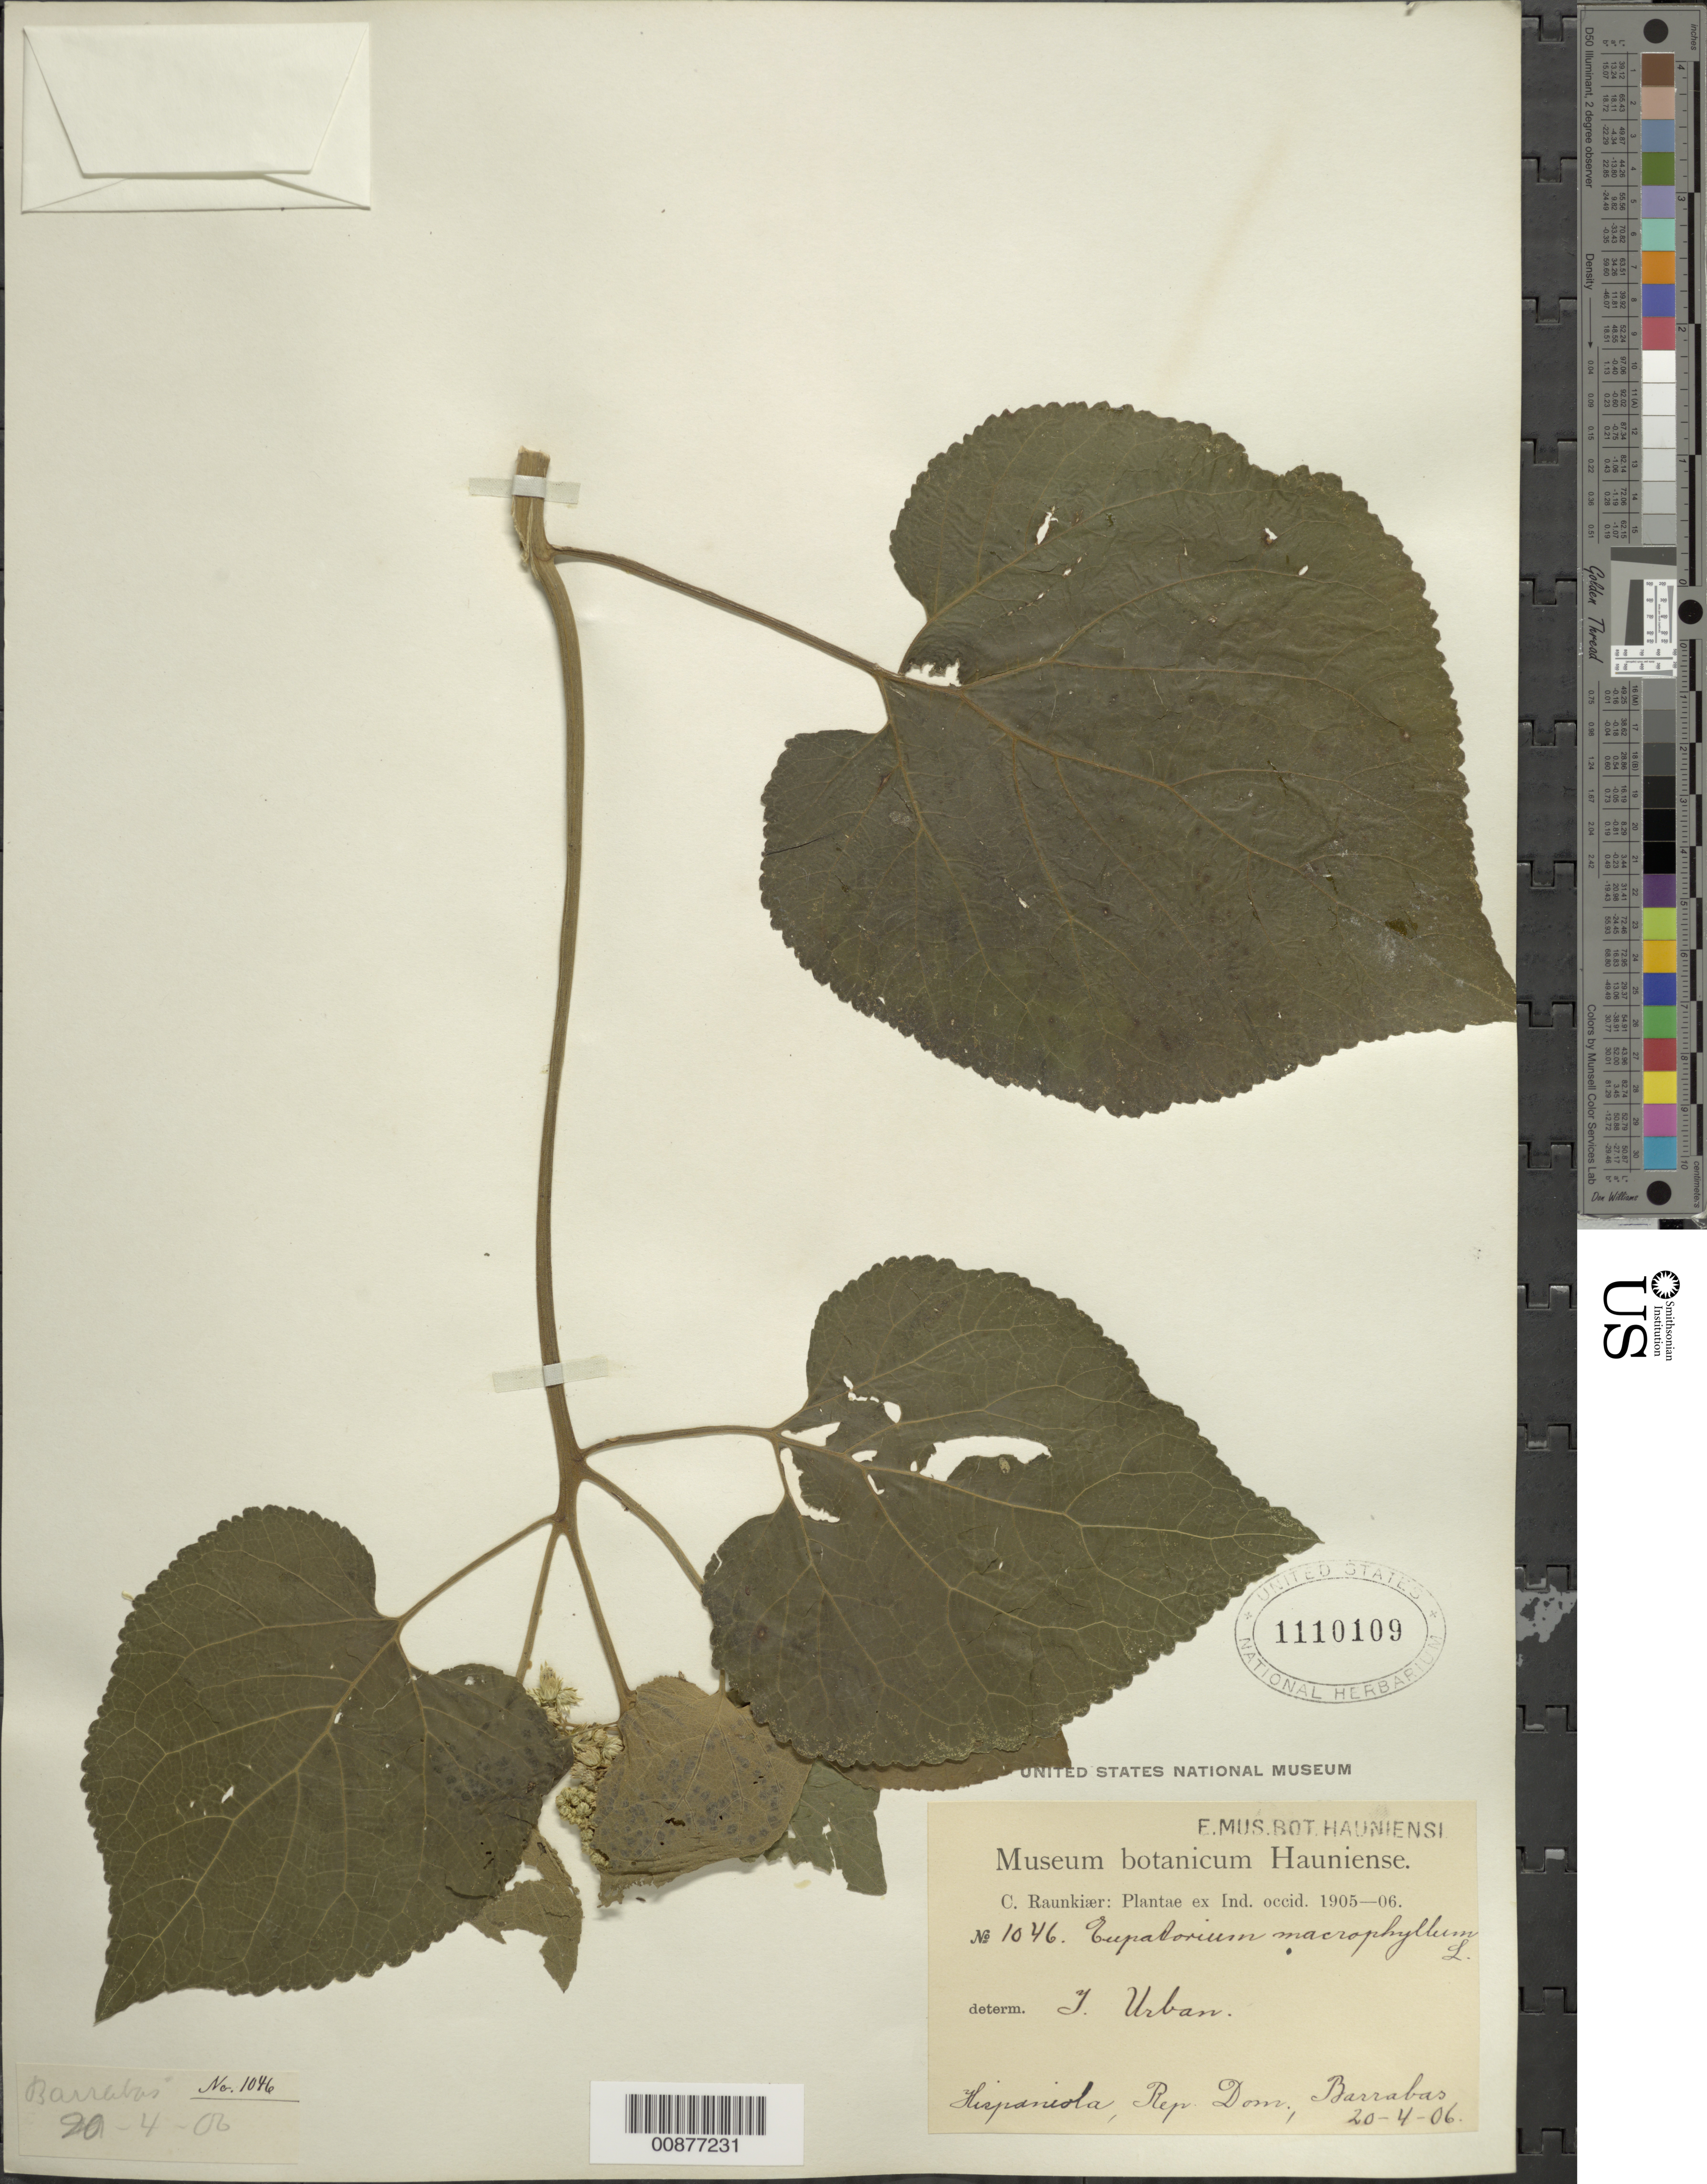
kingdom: Plantae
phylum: Tracheophyta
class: Magnoliopsida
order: Asterales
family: Asteraceae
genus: Hebeclinium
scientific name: Hebeclinium macrophyllum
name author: (L.) DC.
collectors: C. C. Raunkiaer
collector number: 1046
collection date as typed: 20 Apr 1906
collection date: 1906-04-20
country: Dominican Republic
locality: Barrabas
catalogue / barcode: US 1110109